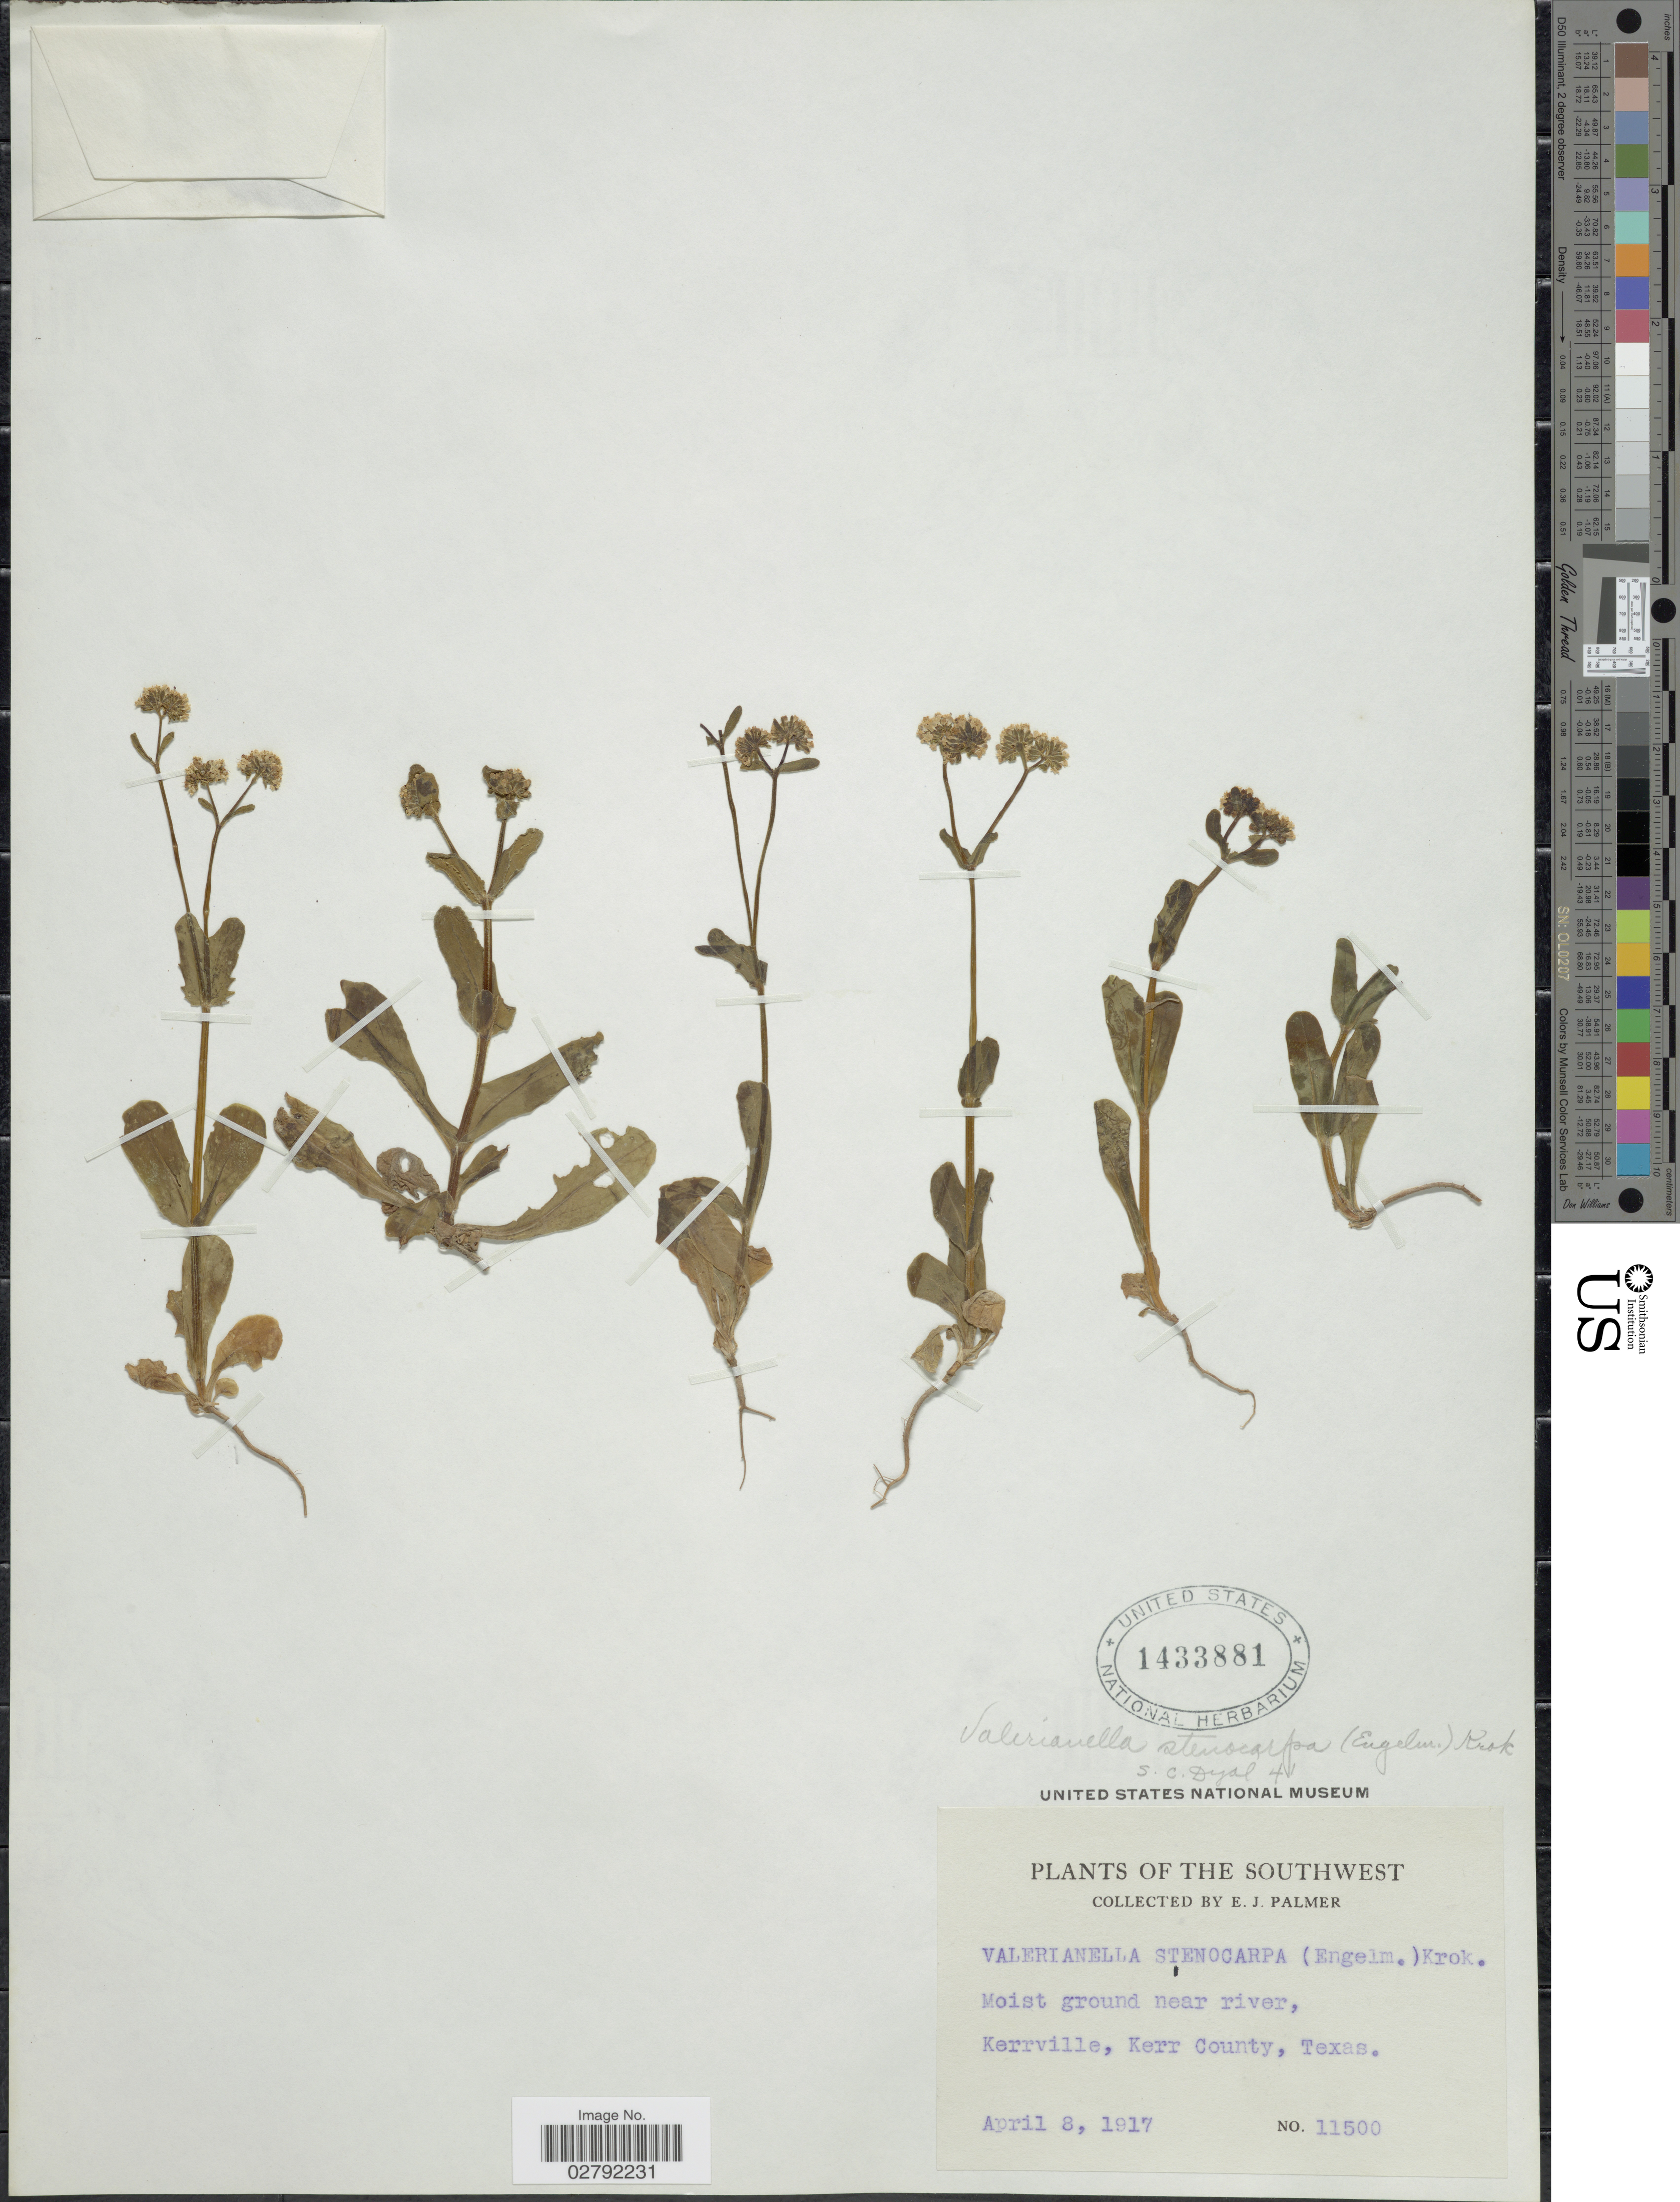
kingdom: Plantae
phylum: Tracheophyta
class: Magnoliopsida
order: Dipsacales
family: Caprifoliaceae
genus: Valerianella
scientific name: Valerianella stenocarpa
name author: (Engelm. ex A. Gray) Krok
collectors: E. J. Palmer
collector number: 11500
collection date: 1917-04-08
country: United States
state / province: Texas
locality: The Southwest. Moist ground near river, Kerrville, Kerr County.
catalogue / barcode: US 1433881